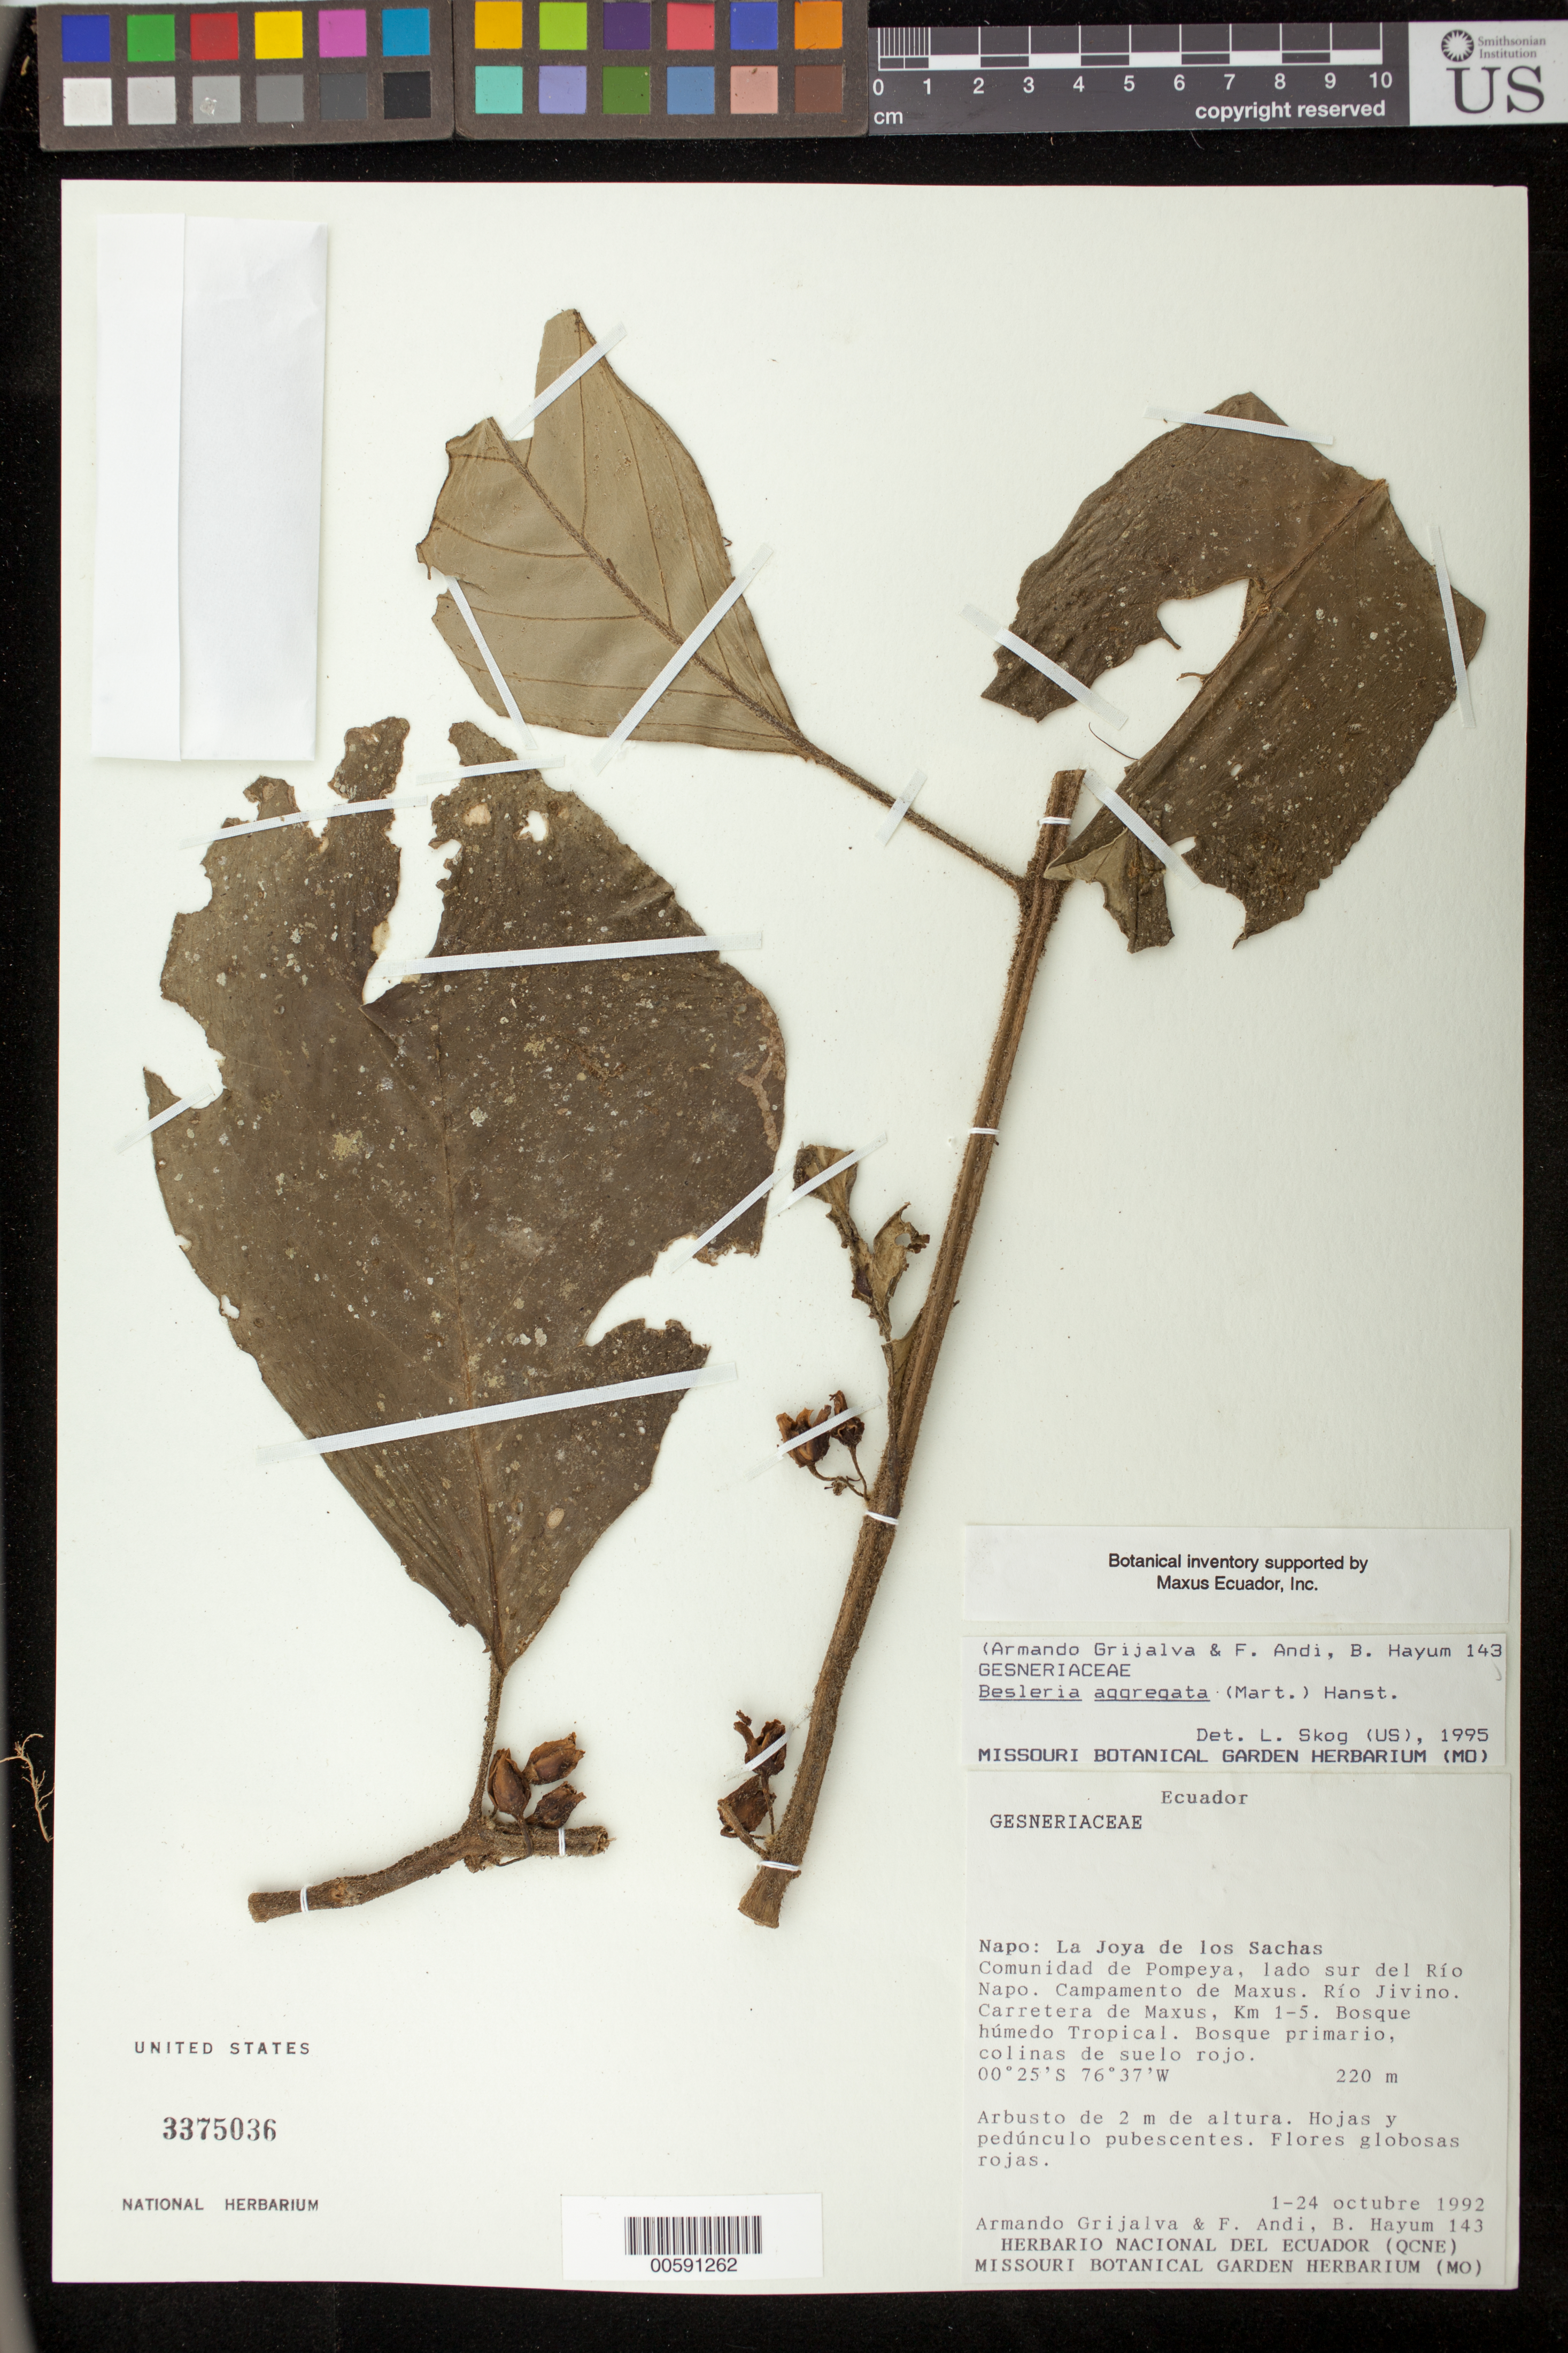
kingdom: Plantae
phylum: Tracheophyta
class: Magnoliopsida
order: Lamiales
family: Gesneriaceae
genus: Besleria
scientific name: Besleria aggregata var. aggregata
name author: (Mart.) Hanst.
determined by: Skog, Laurence E.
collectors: A. Grijalva, F. Andi & B. Hayum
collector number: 143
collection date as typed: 1-24 Oct 1992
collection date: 1992-10-14/1992-10-24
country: Ecuador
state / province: Napo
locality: La Joya de los Sachas; comunidad de Pompeya, lado sur del Río Napo, campamento de Maxus, Río Jivino, carretera de Maxus, km 1-5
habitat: Bosque húmedo tropical; bosque primario, colinas de suelo rojo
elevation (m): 220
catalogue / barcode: US 3375036